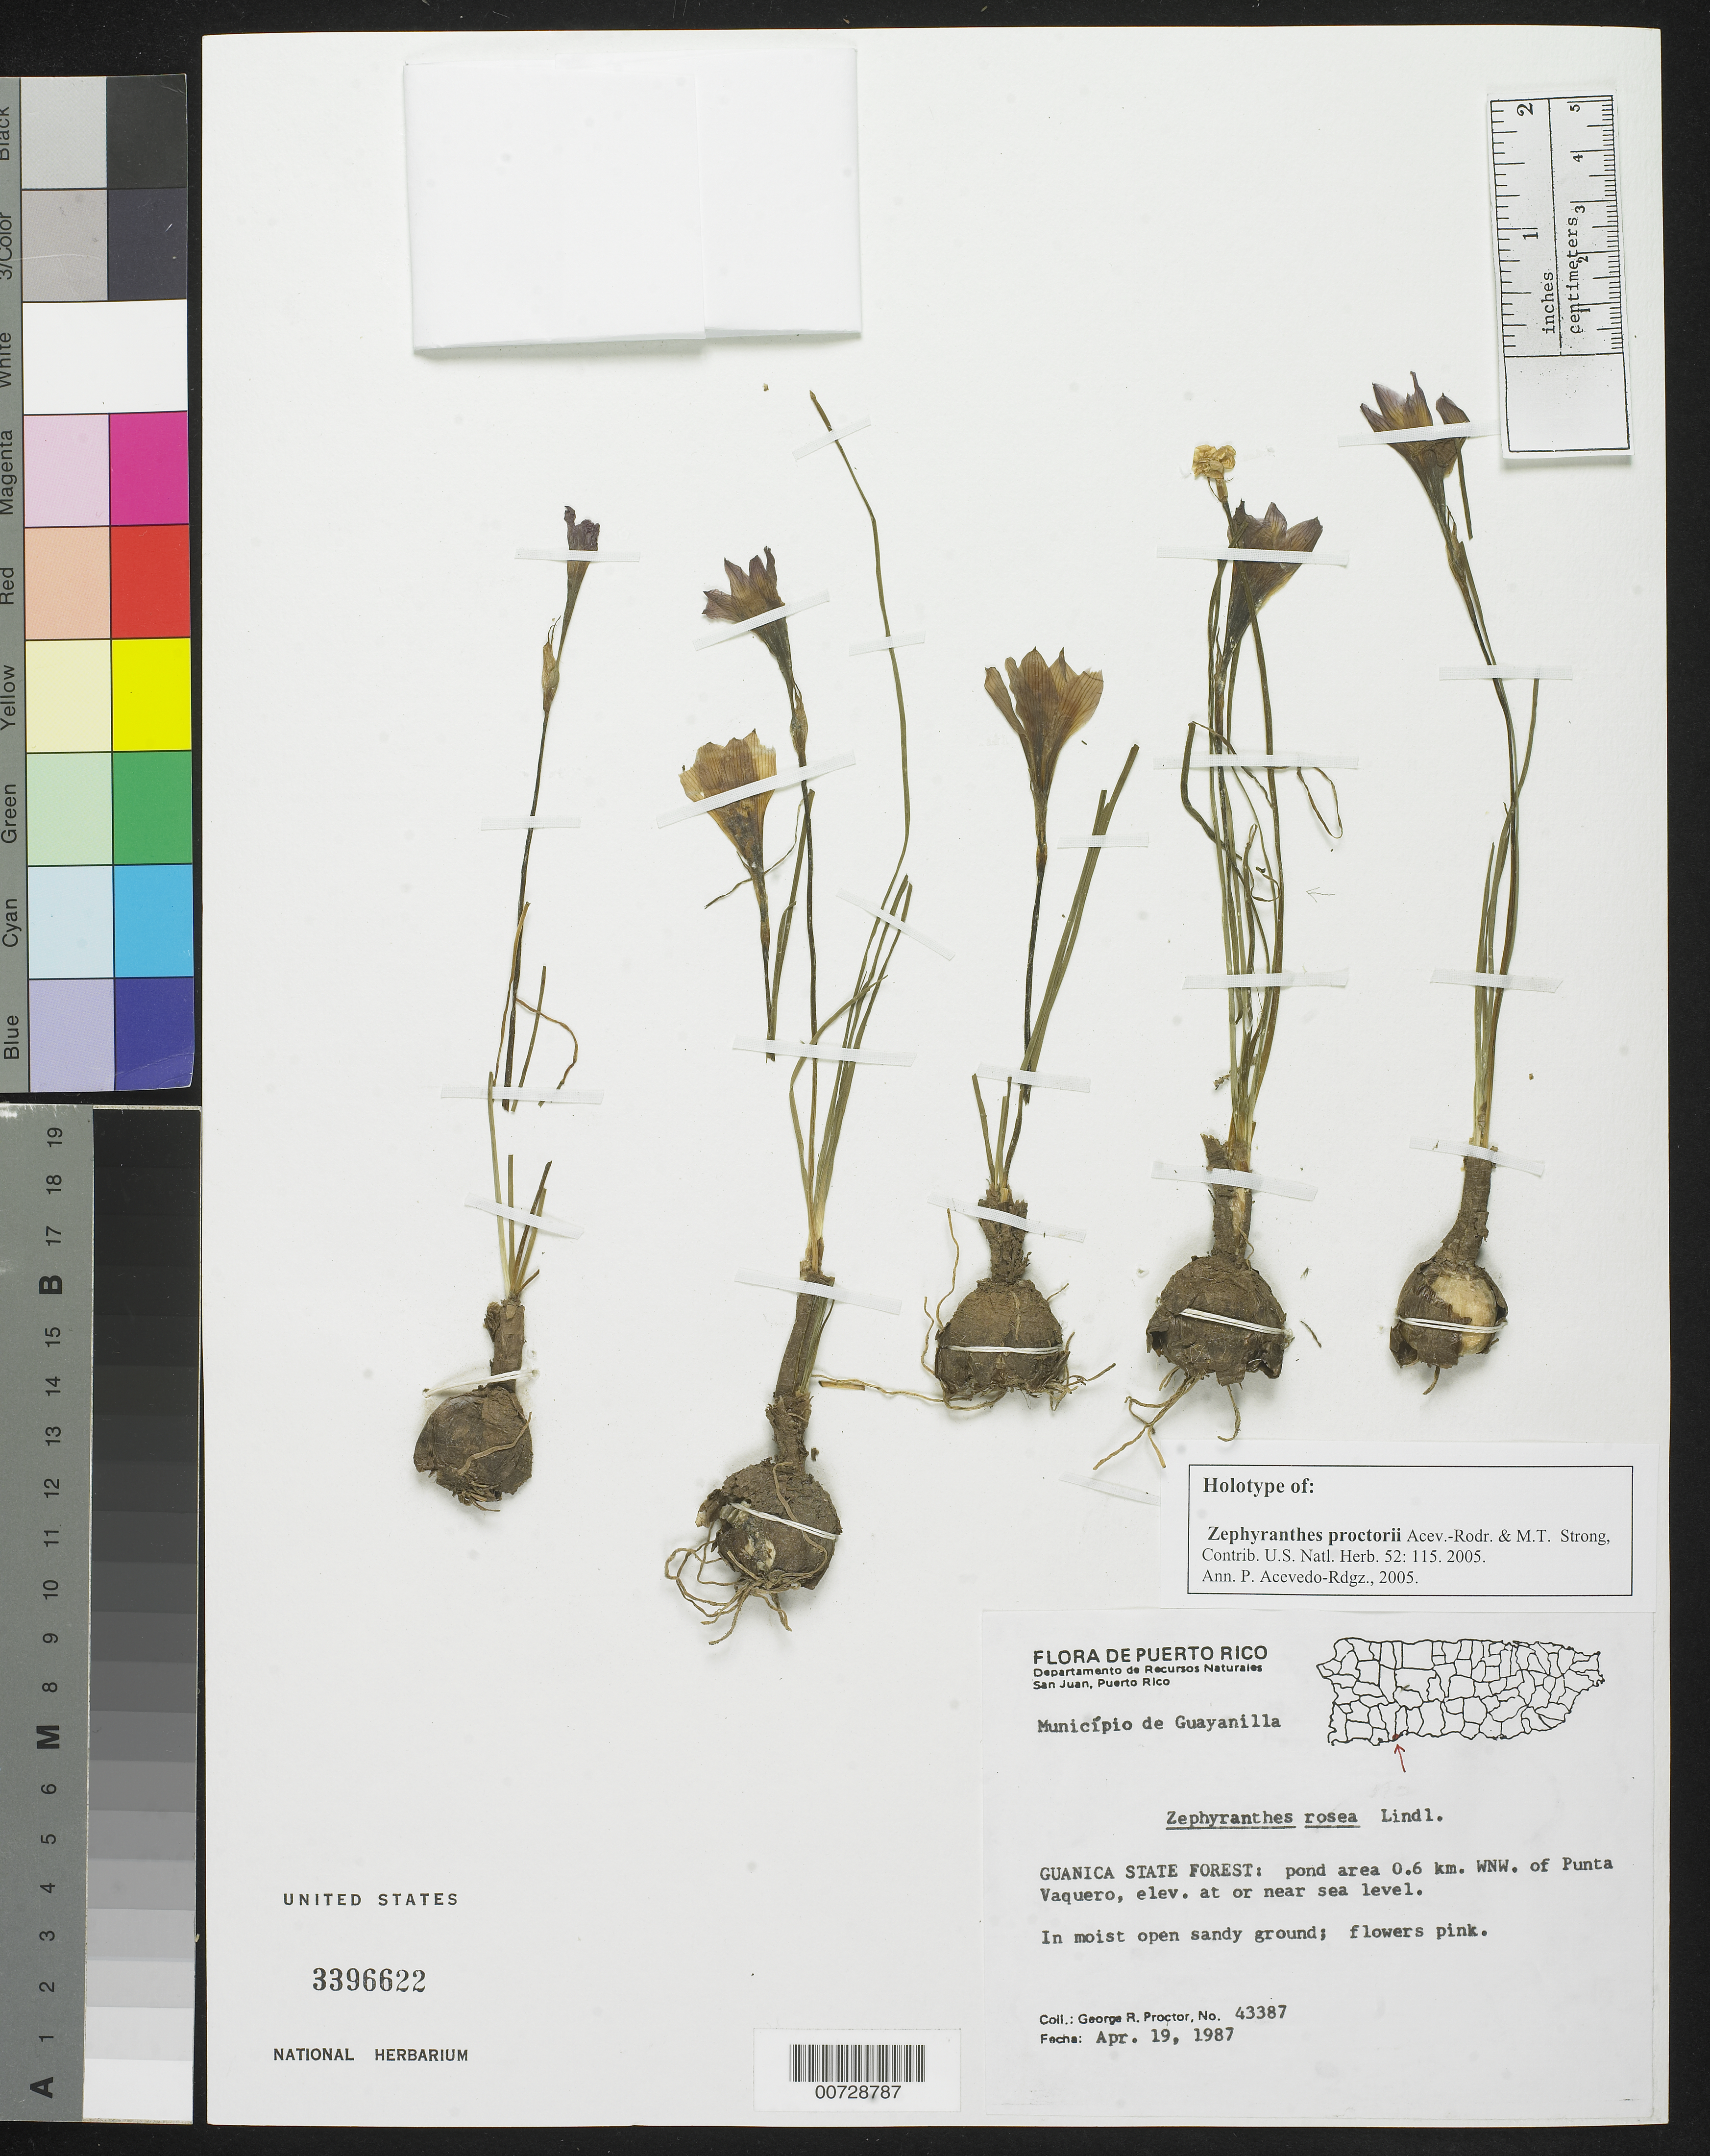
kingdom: Plantae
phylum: Tracheophyta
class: Liliopsida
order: Asparagales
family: Amaryllidaceae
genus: Zephyranthes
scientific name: Zephyranthes proctorii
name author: Acev.-Rodr. & M.T. Strong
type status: Holotype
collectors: G. R. Proctor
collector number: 43387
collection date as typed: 19 Apr 1987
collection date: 1987-04-19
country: Puerto Rico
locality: Guanica State Forest: pond area 0.6 km WNW of Punta Vaquero.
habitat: In moist open sandy ground.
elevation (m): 0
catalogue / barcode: US 3396622